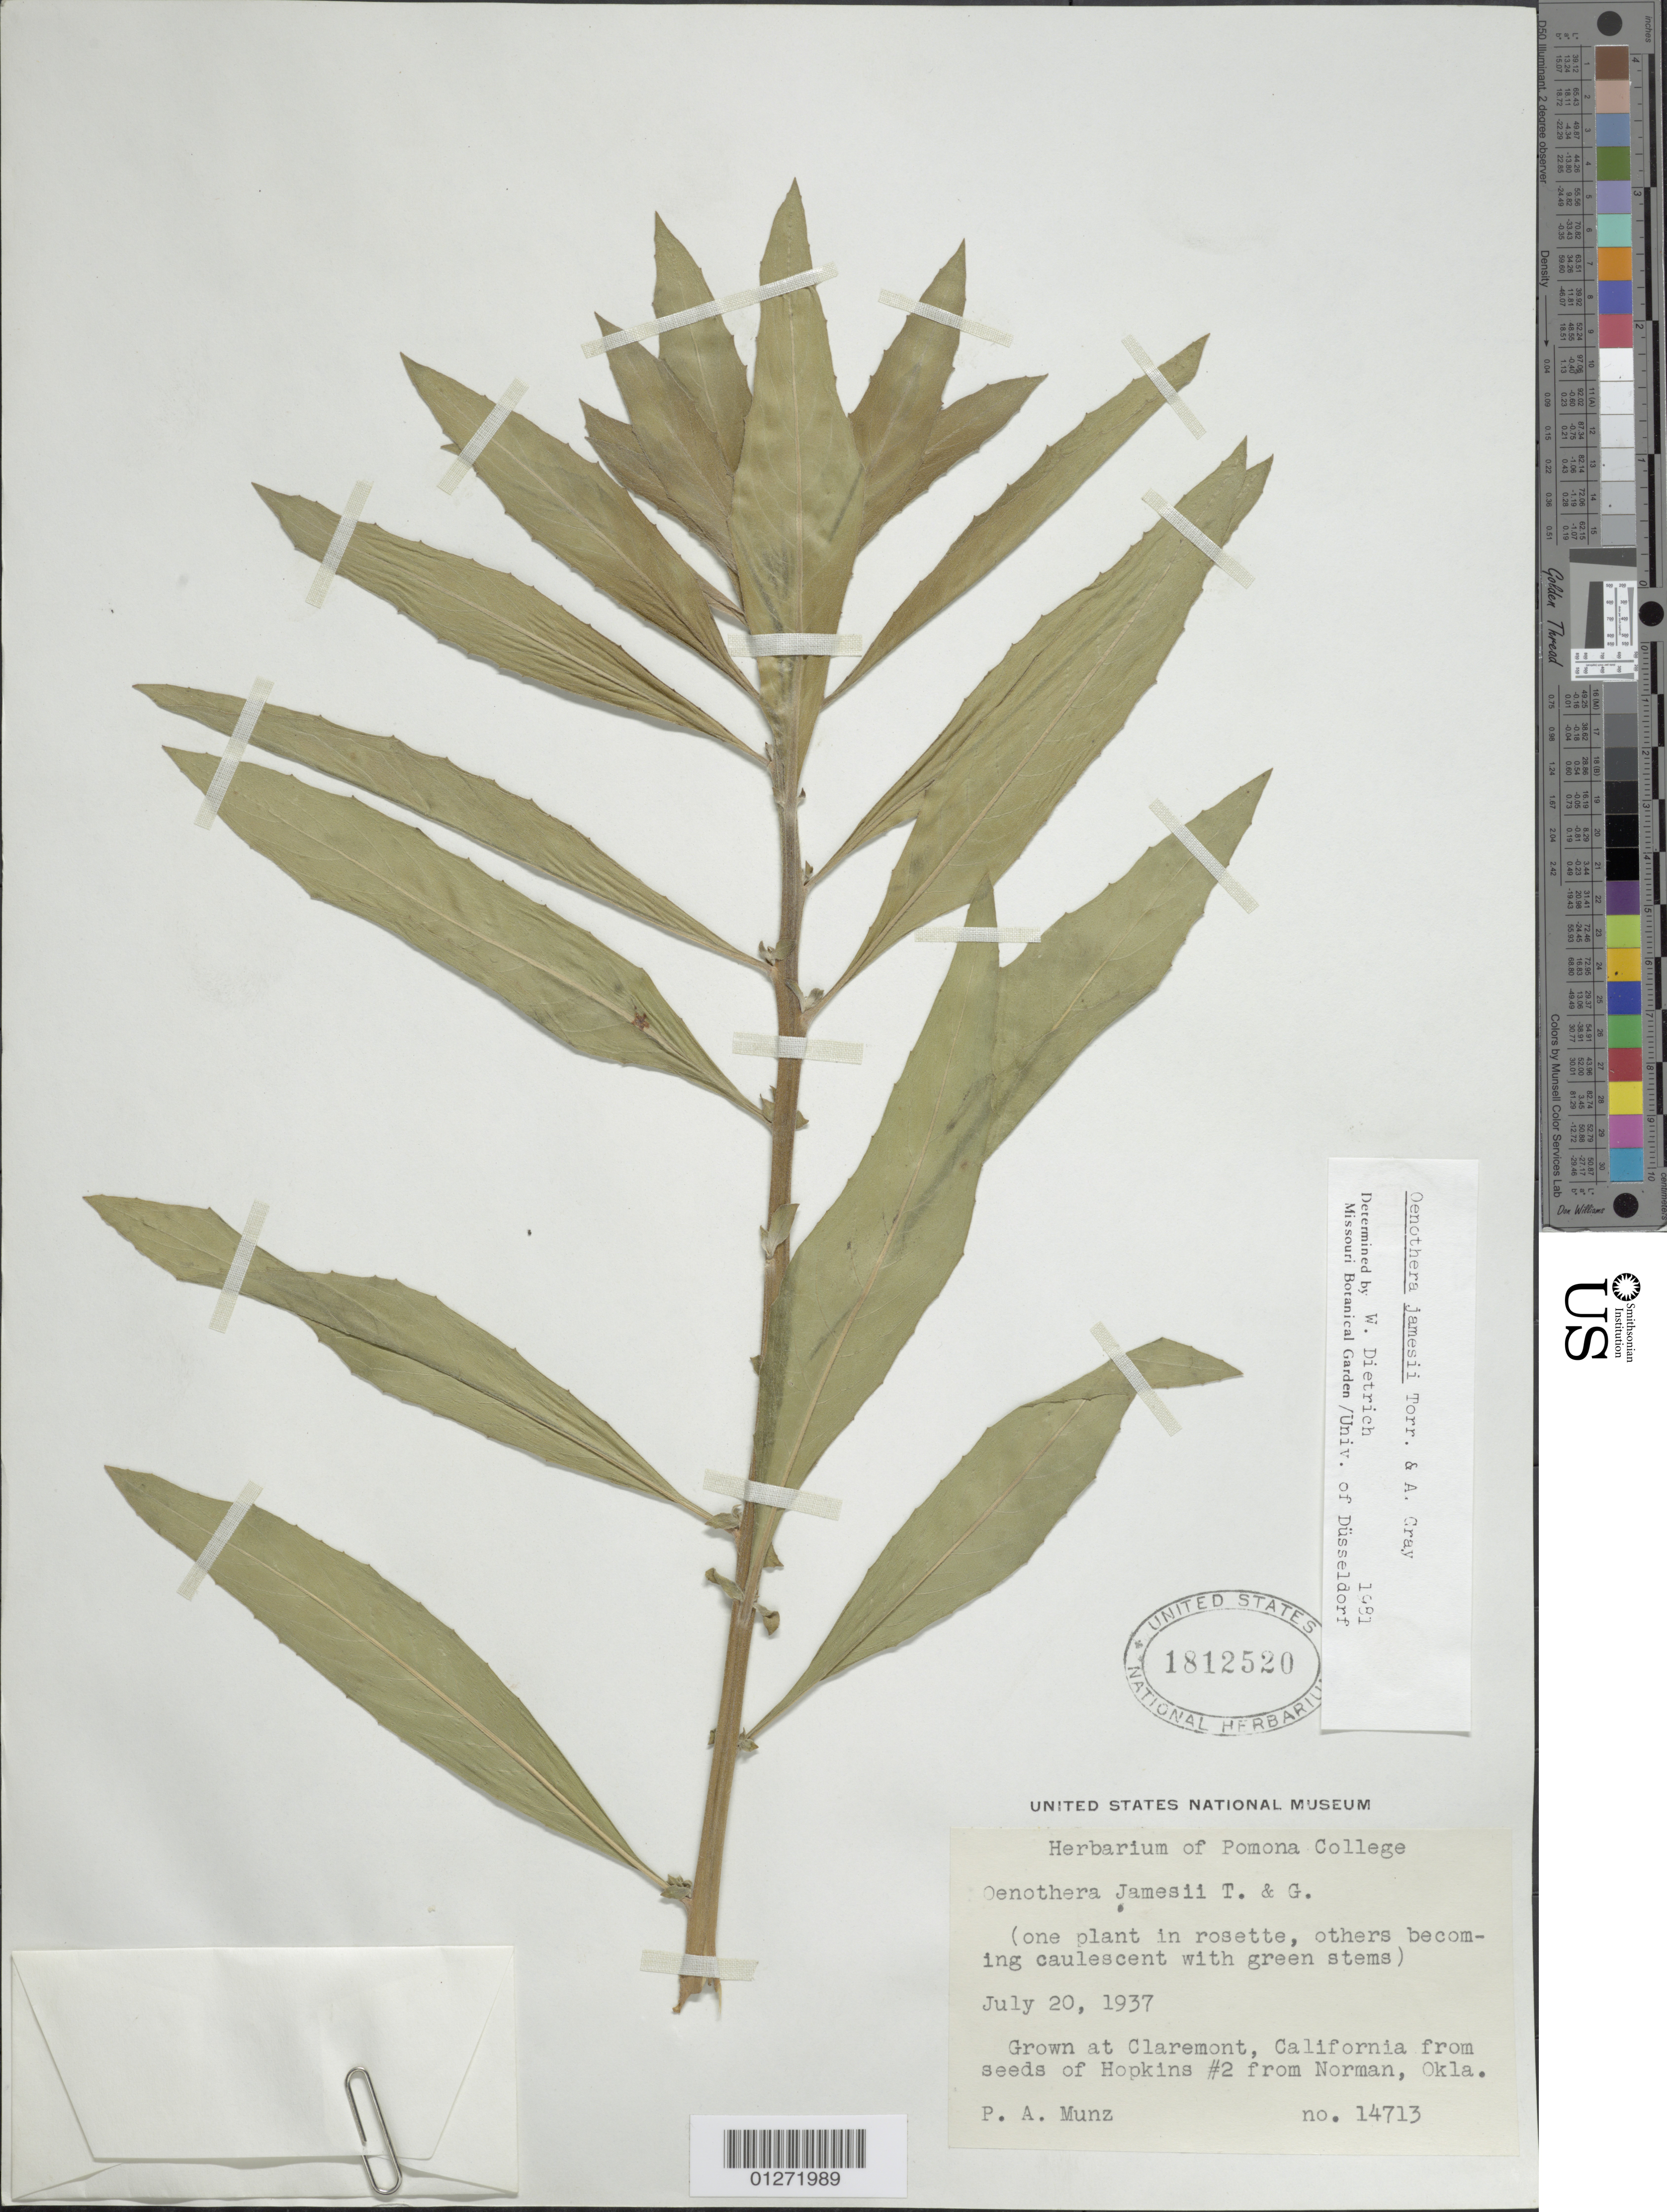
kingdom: Plantae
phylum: Tracheophyta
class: Magnoliopsida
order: Myrtales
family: Onagraceae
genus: Oenothera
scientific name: Oenothera jamesii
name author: Torr. & A. Gray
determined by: Dietrich, W.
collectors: P. A. Munz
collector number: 14713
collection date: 1935-07-20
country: United States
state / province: California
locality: Claremont, Pomona College.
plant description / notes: Grown from seed of Hopkins #2 from Norman, Okla.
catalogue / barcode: US 1812520